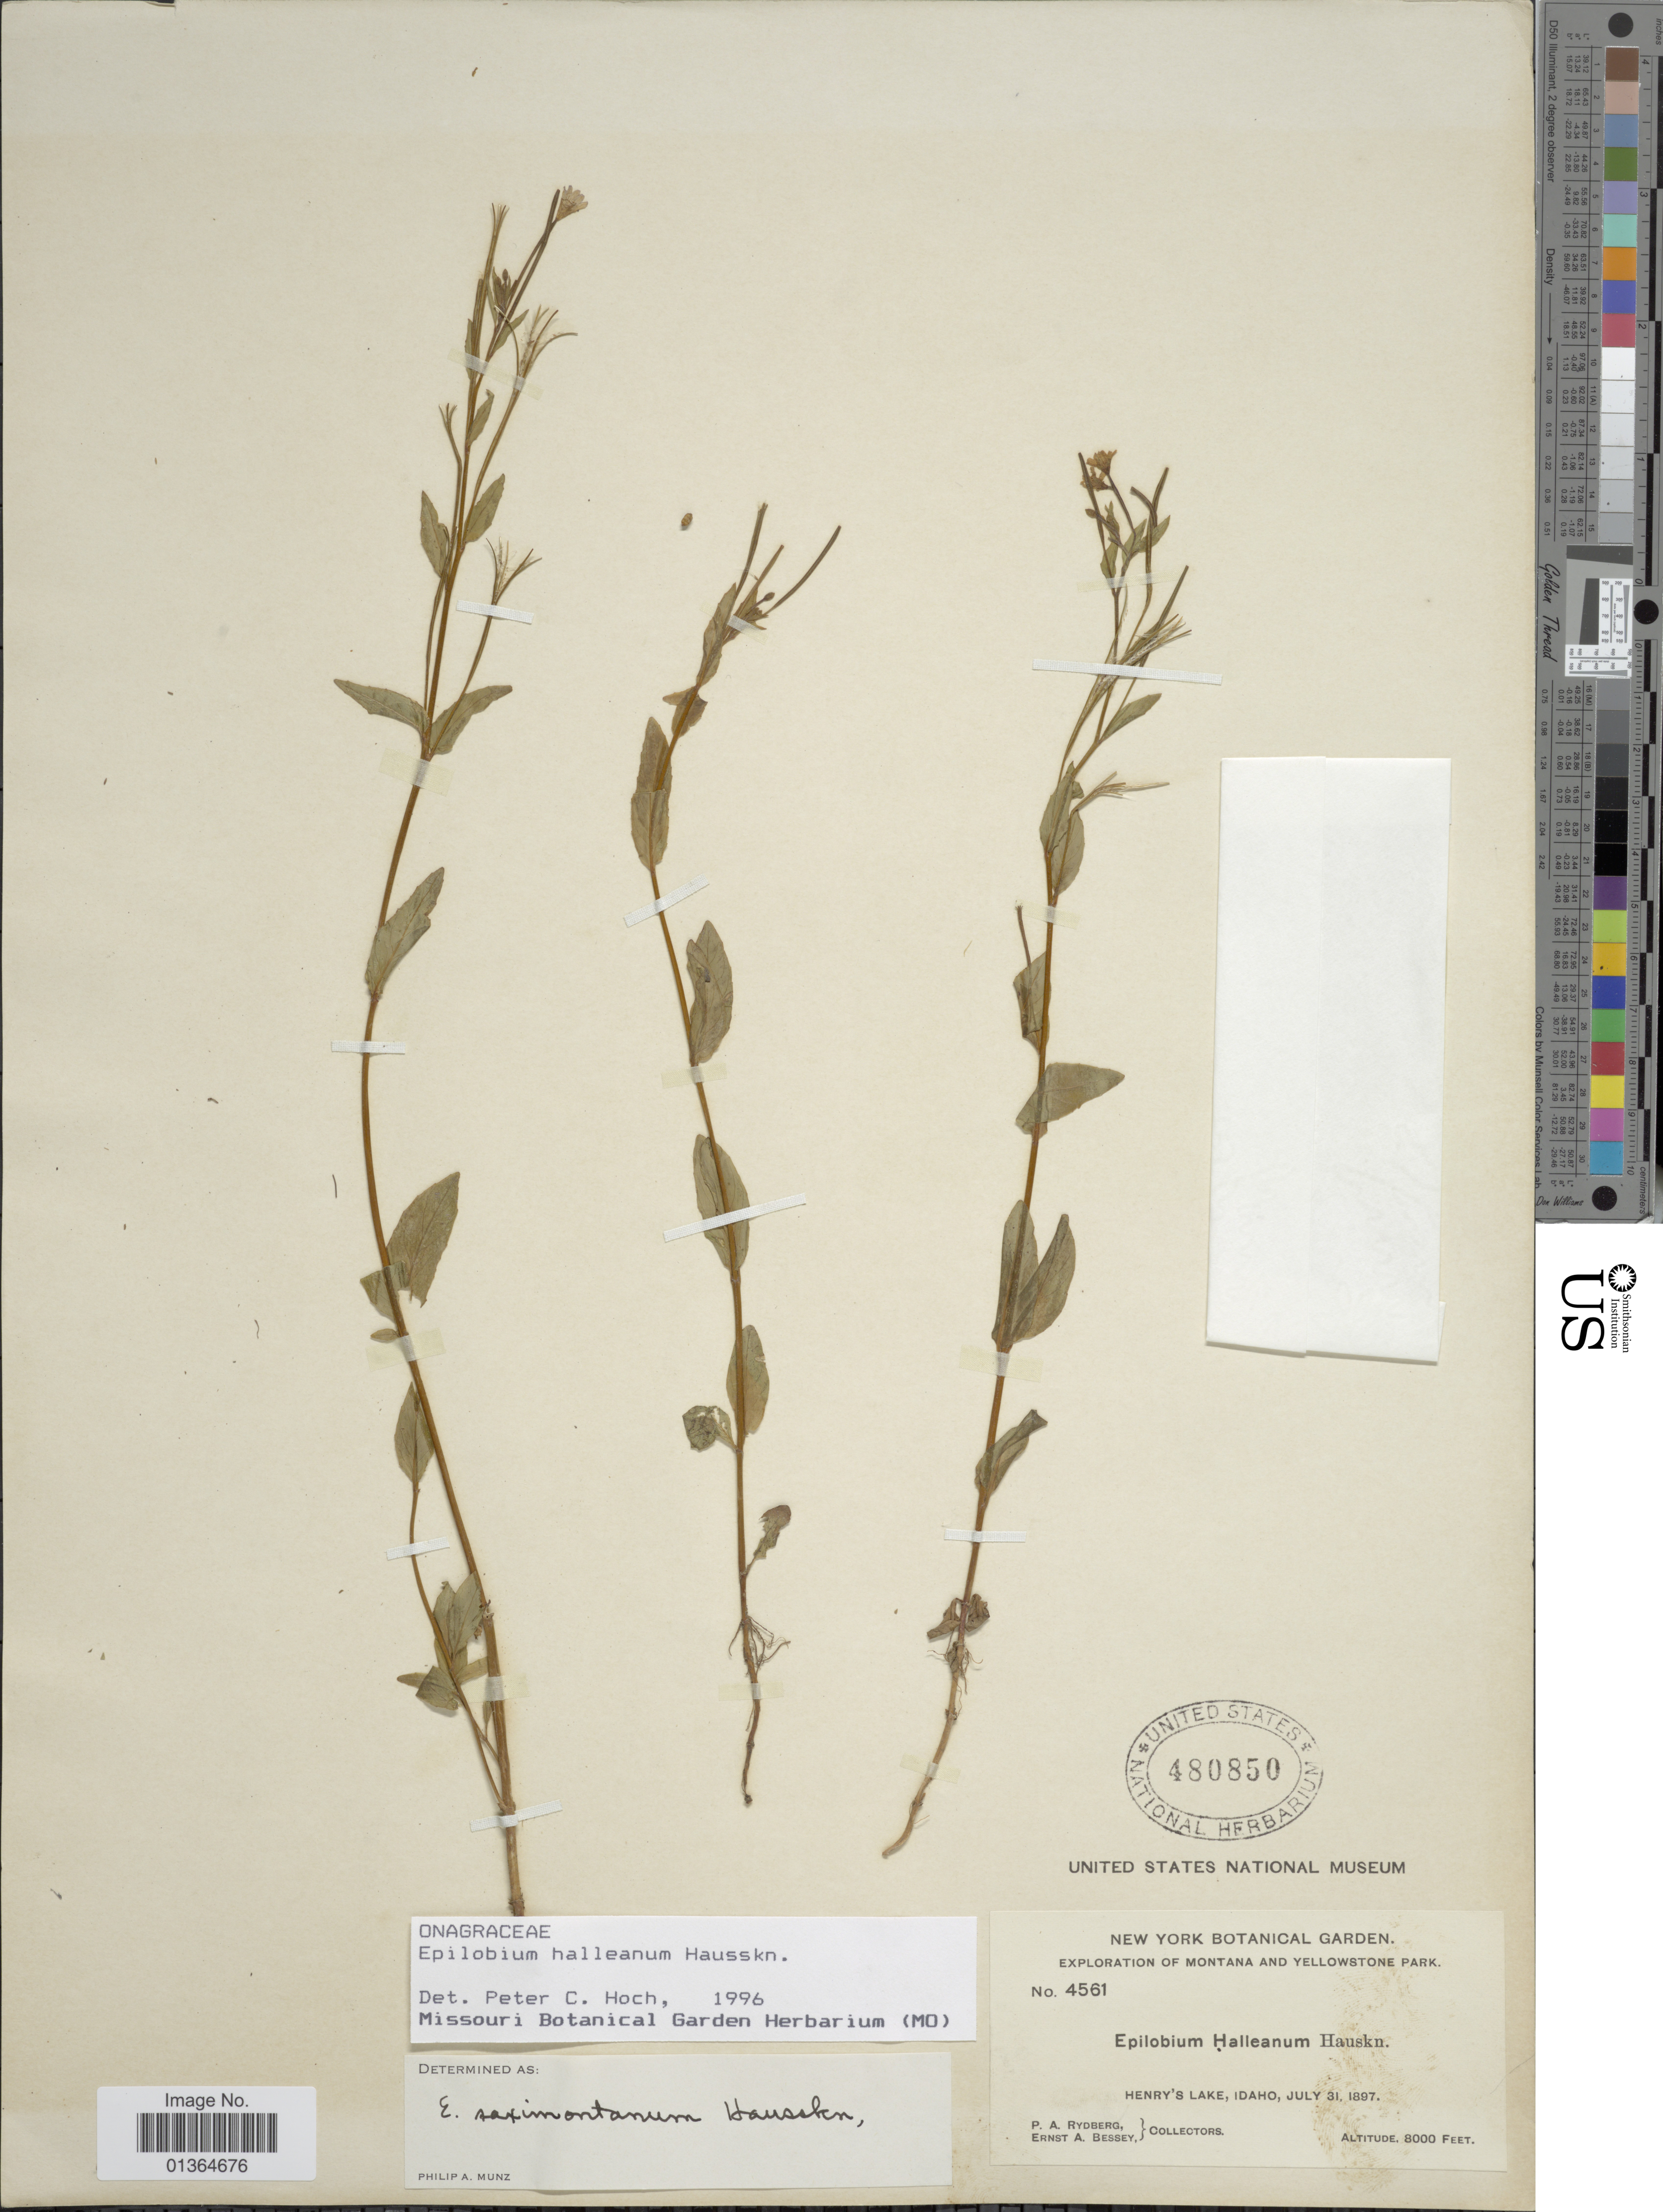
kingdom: Plantae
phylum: Tracheophyta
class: Magnoliopsida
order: Myrtales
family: Onagraceae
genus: Epilobium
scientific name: Epilobium hallianum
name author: Hausskn.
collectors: P. A. Rydberg & E. A. Bessey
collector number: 4561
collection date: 1897-07-31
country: United States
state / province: Idaho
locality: Henry's Lake.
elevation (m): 2438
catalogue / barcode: US 480850